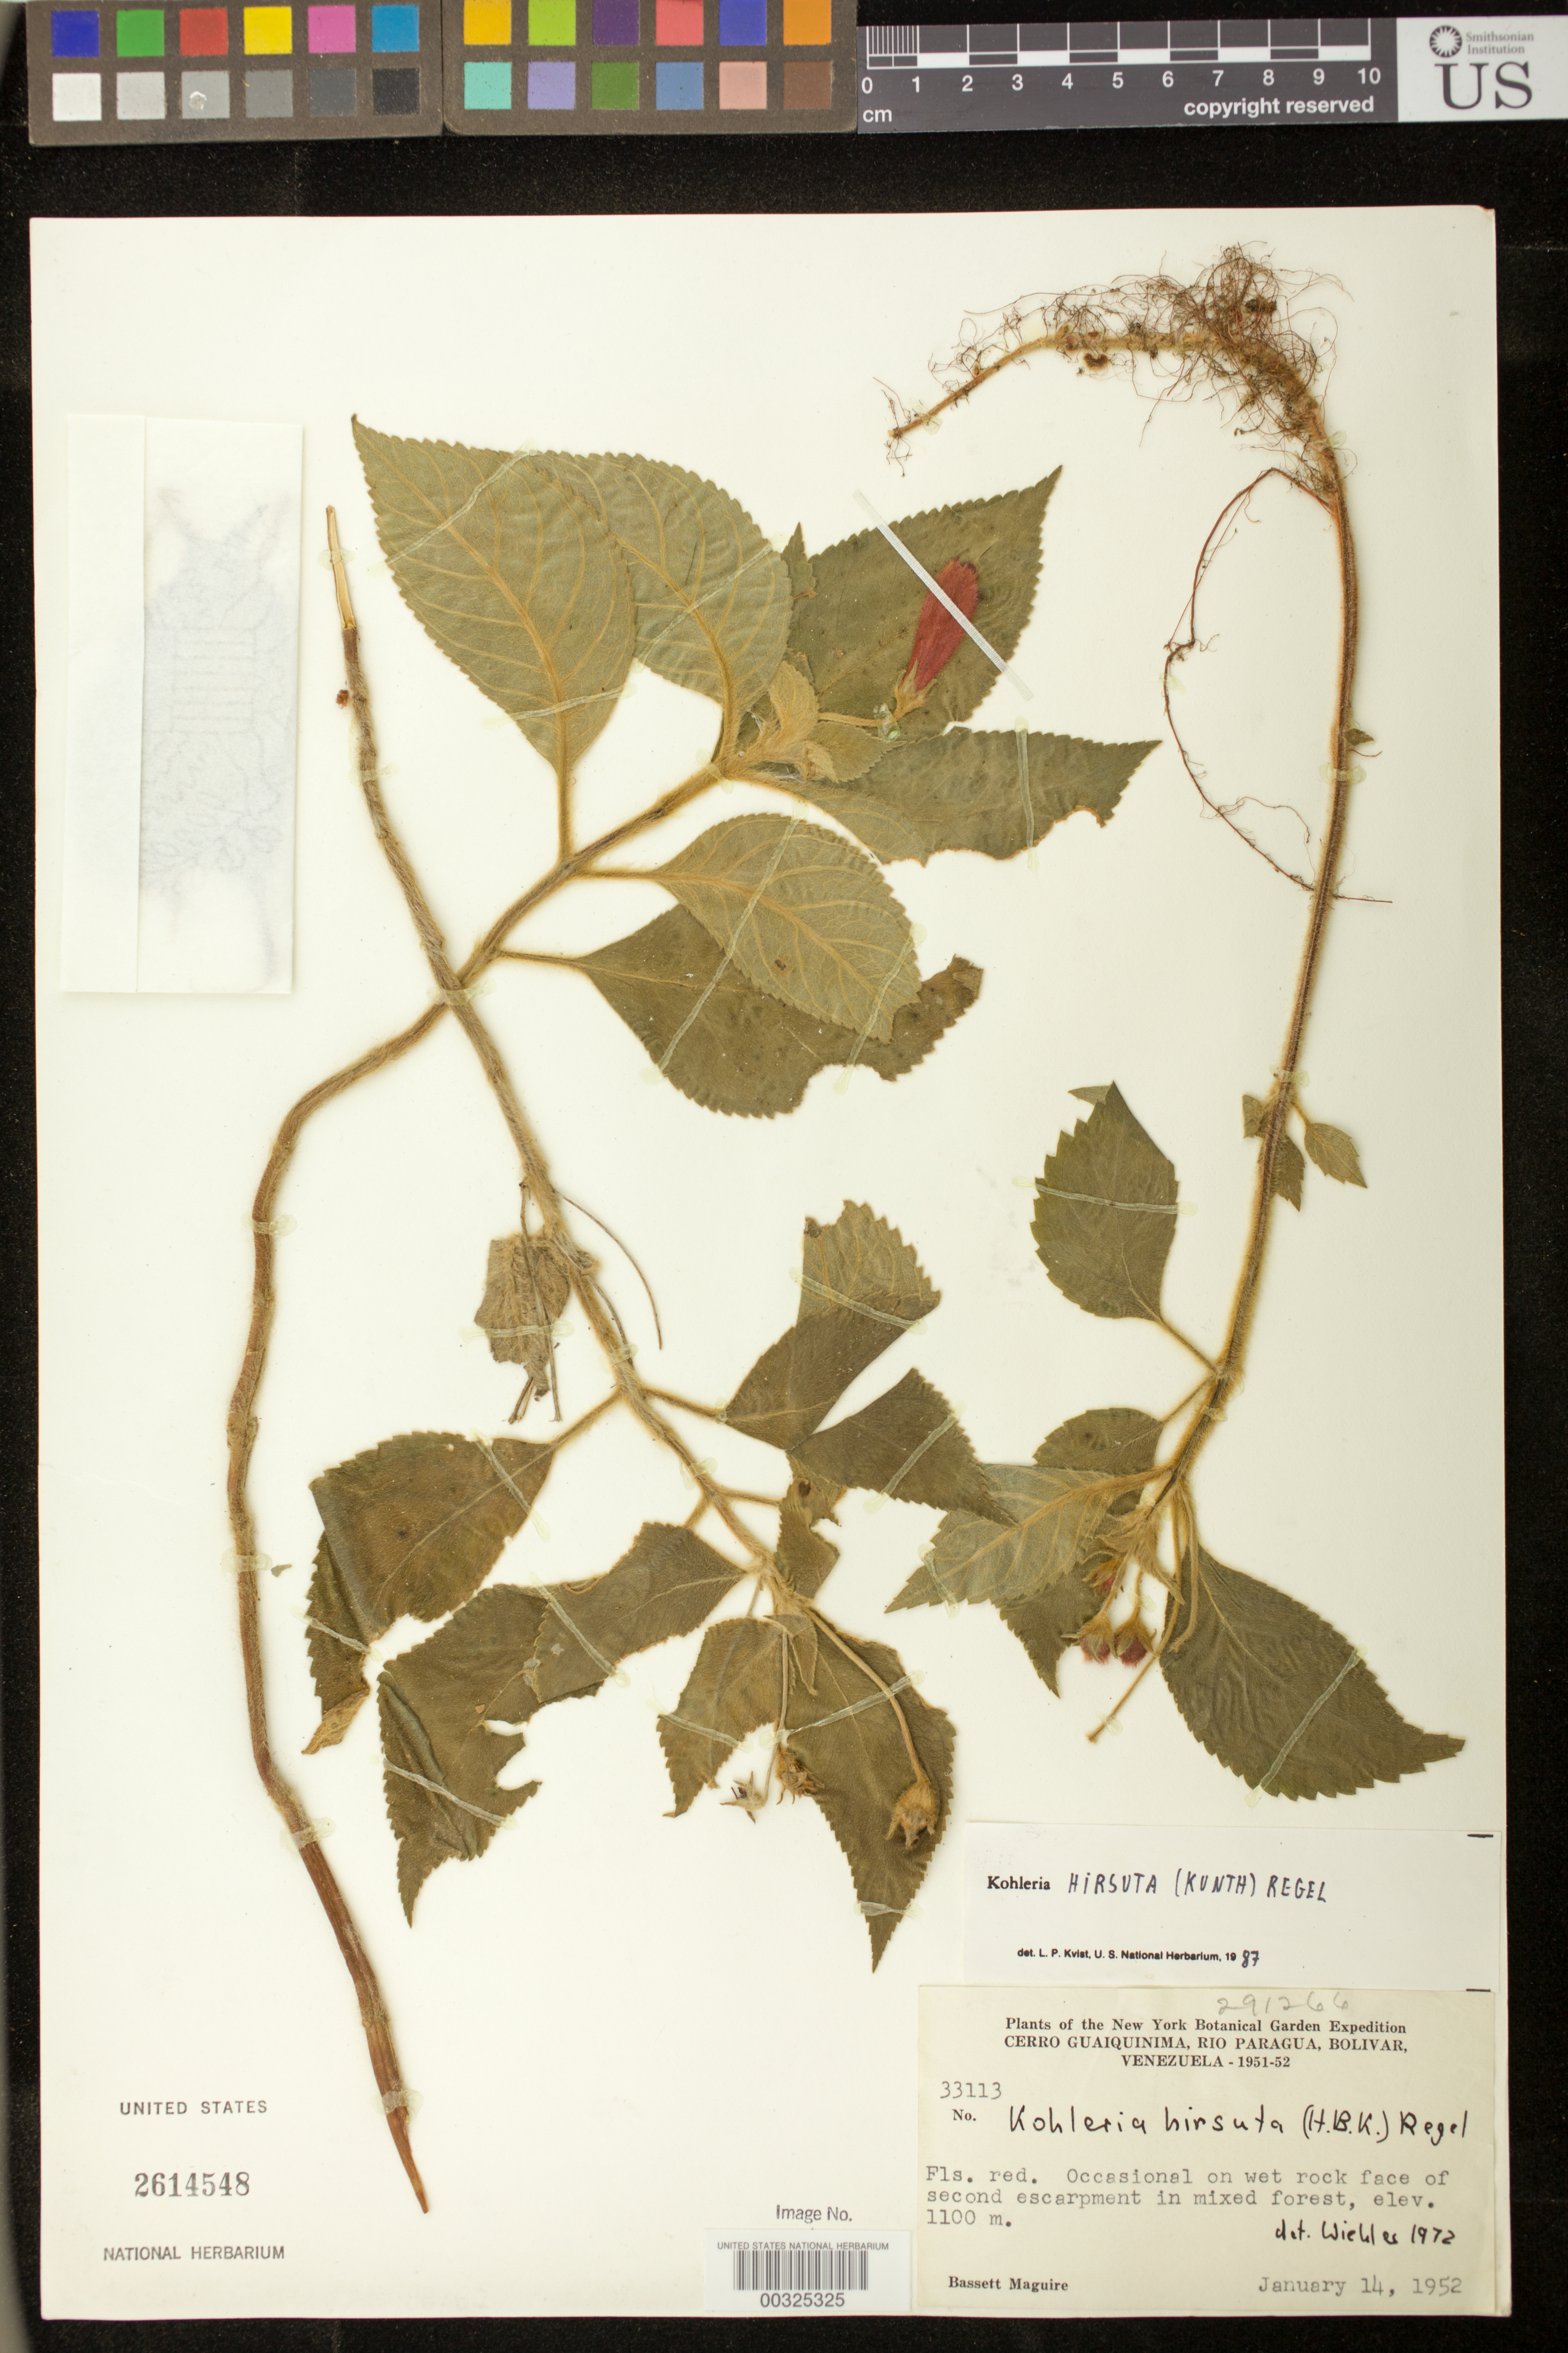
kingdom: Plantae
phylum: Tracheophyta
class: Magnoliopsida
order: Lamiales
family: Gesneriaceae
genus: Kohleria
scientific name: Kohleria hirsuta var. hirsuta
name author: (Kunth) Regel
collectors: B. Maguire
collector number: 33113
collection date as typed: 14 Jan 1952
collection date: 1952-01-14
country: Venezuela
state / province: Bolívar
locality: Cerro Guaiquinima, Rio Paragua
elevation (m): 1100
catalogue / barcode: US 2614548